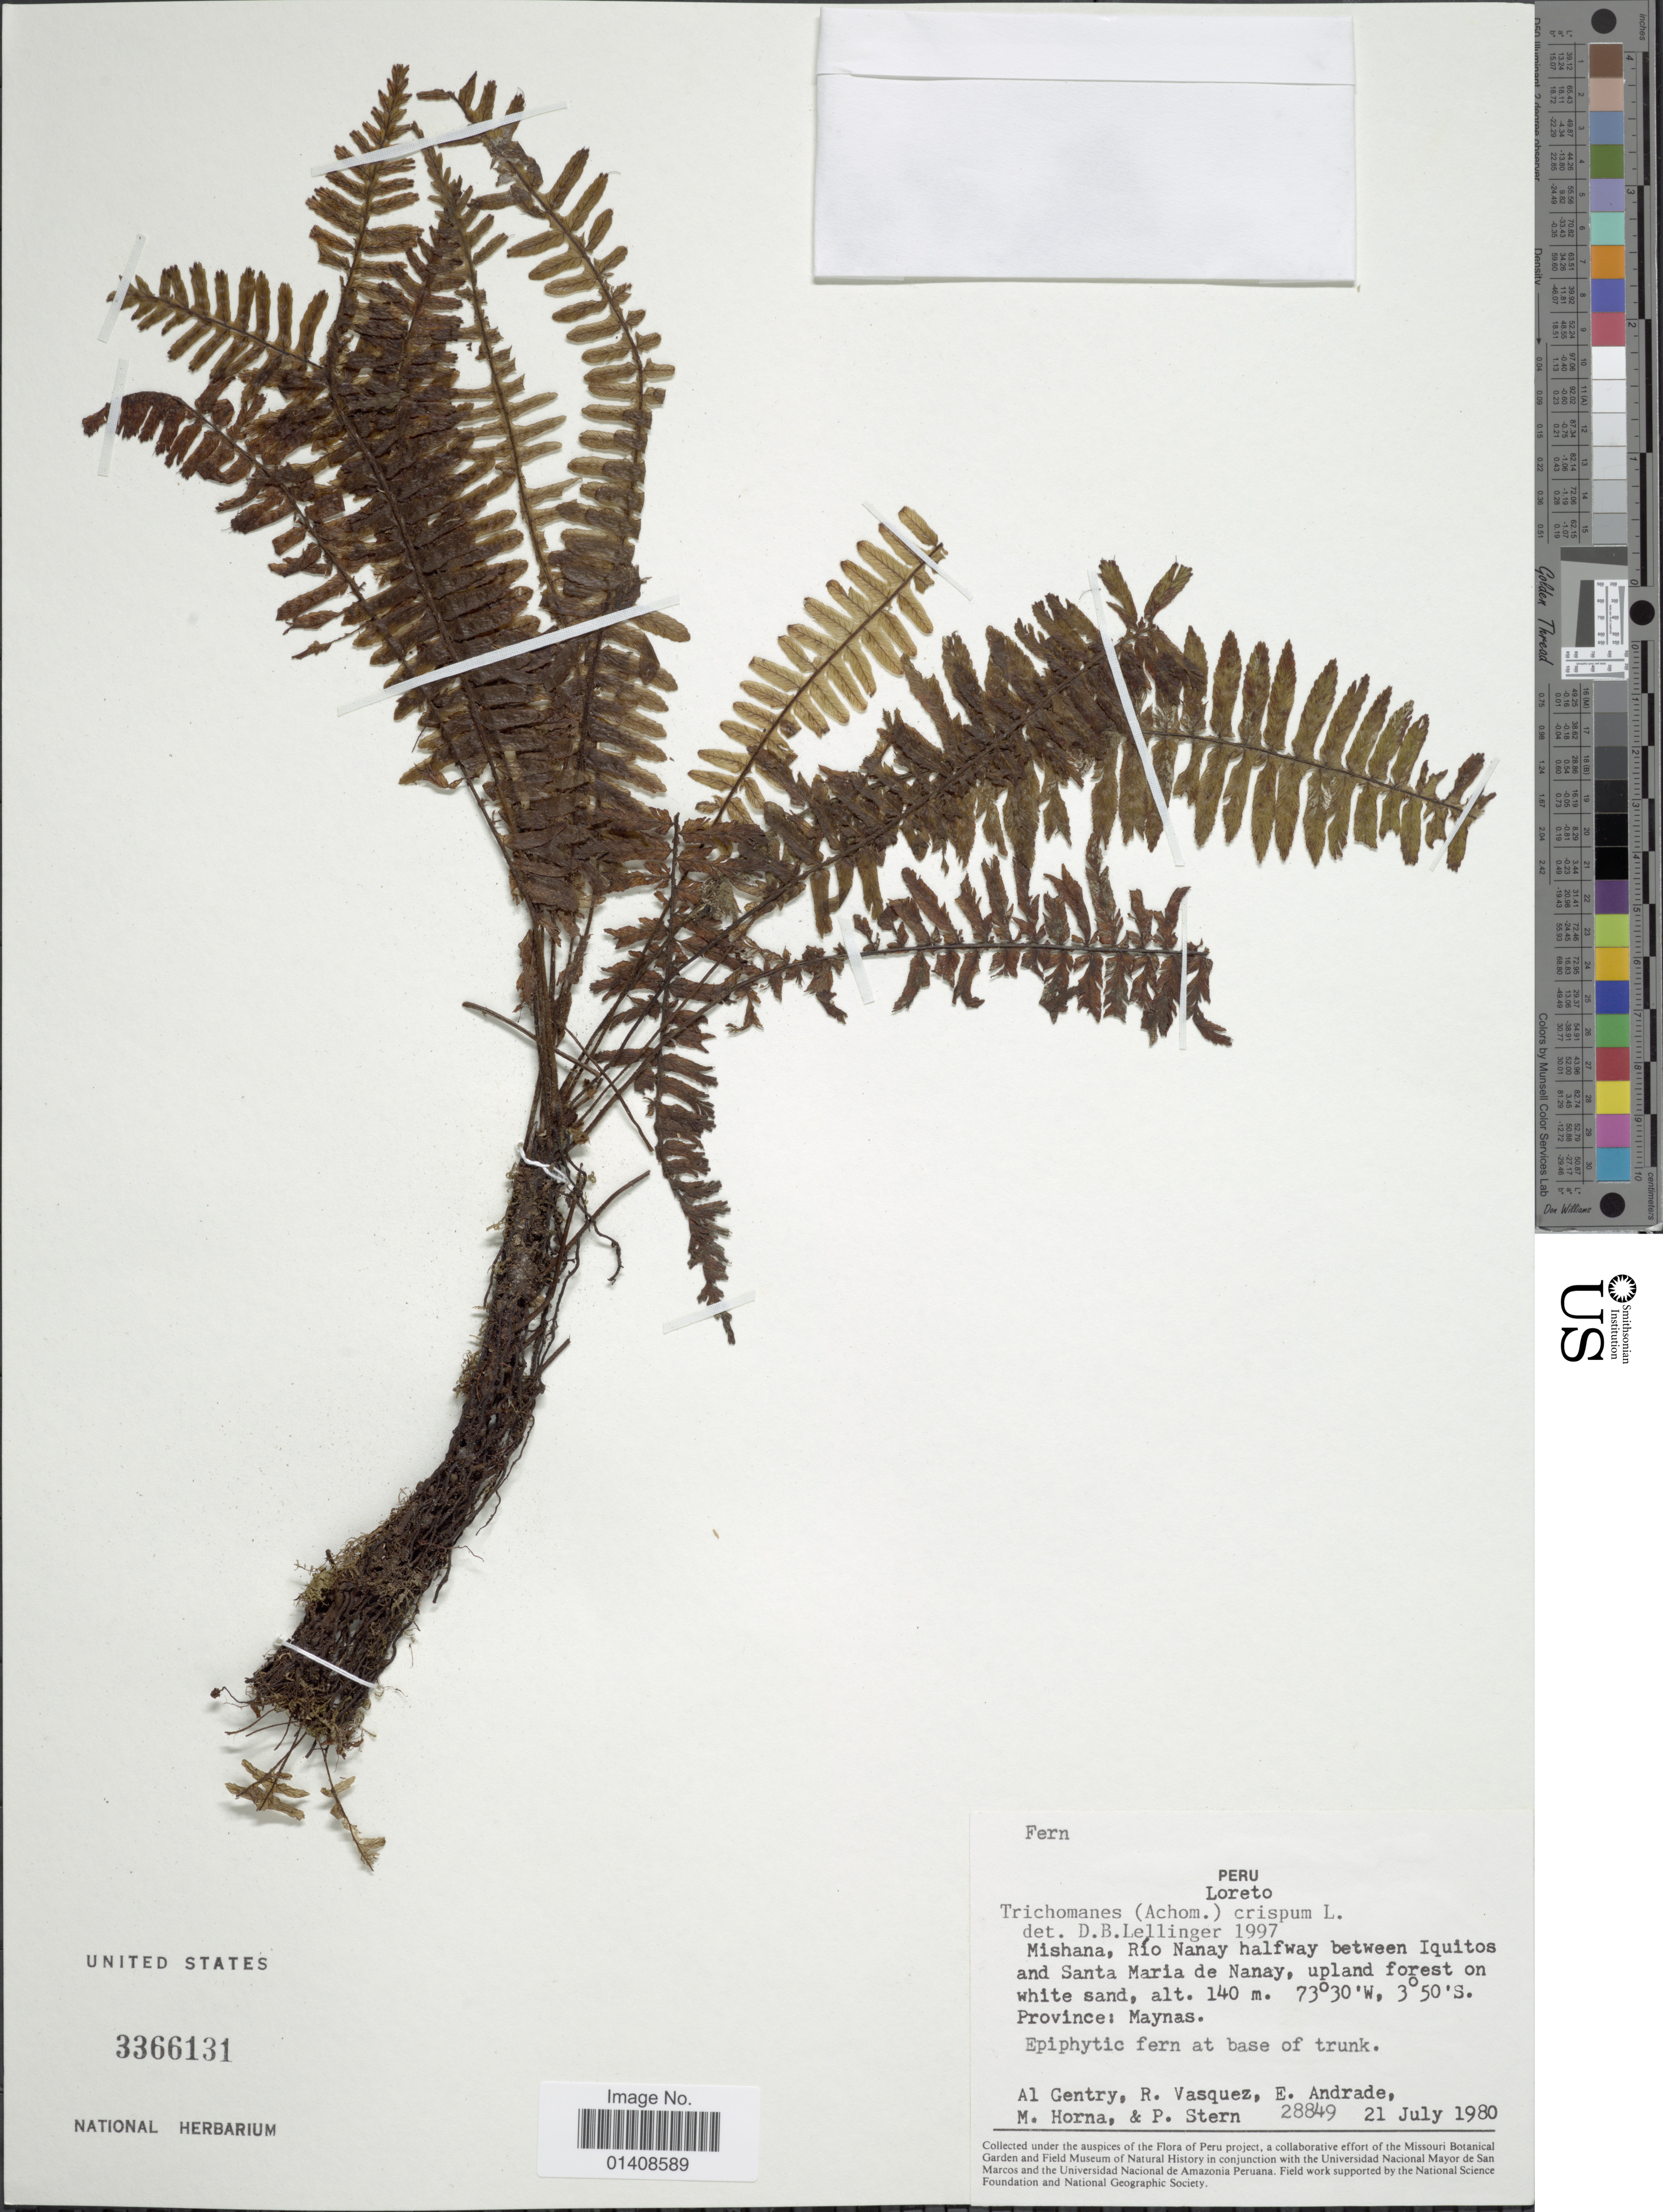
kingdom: Plantae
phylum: Tracheophyta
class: Polypodiopsida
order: Hymenophyllales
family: Hymenophyllaceae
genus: Trichomanes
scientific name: Trichomanes crispum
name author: L.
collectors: A. H. Gentry, R. Vasquez, E. Andrade, M. Horna & P. Stern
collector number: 28849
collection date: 1980-07-21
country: Peru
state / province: Loreto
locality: Mishana, Rio Nanay halfway between Iquitos and Santa Maria de Nanay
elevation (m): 140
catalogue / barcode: US 3366131